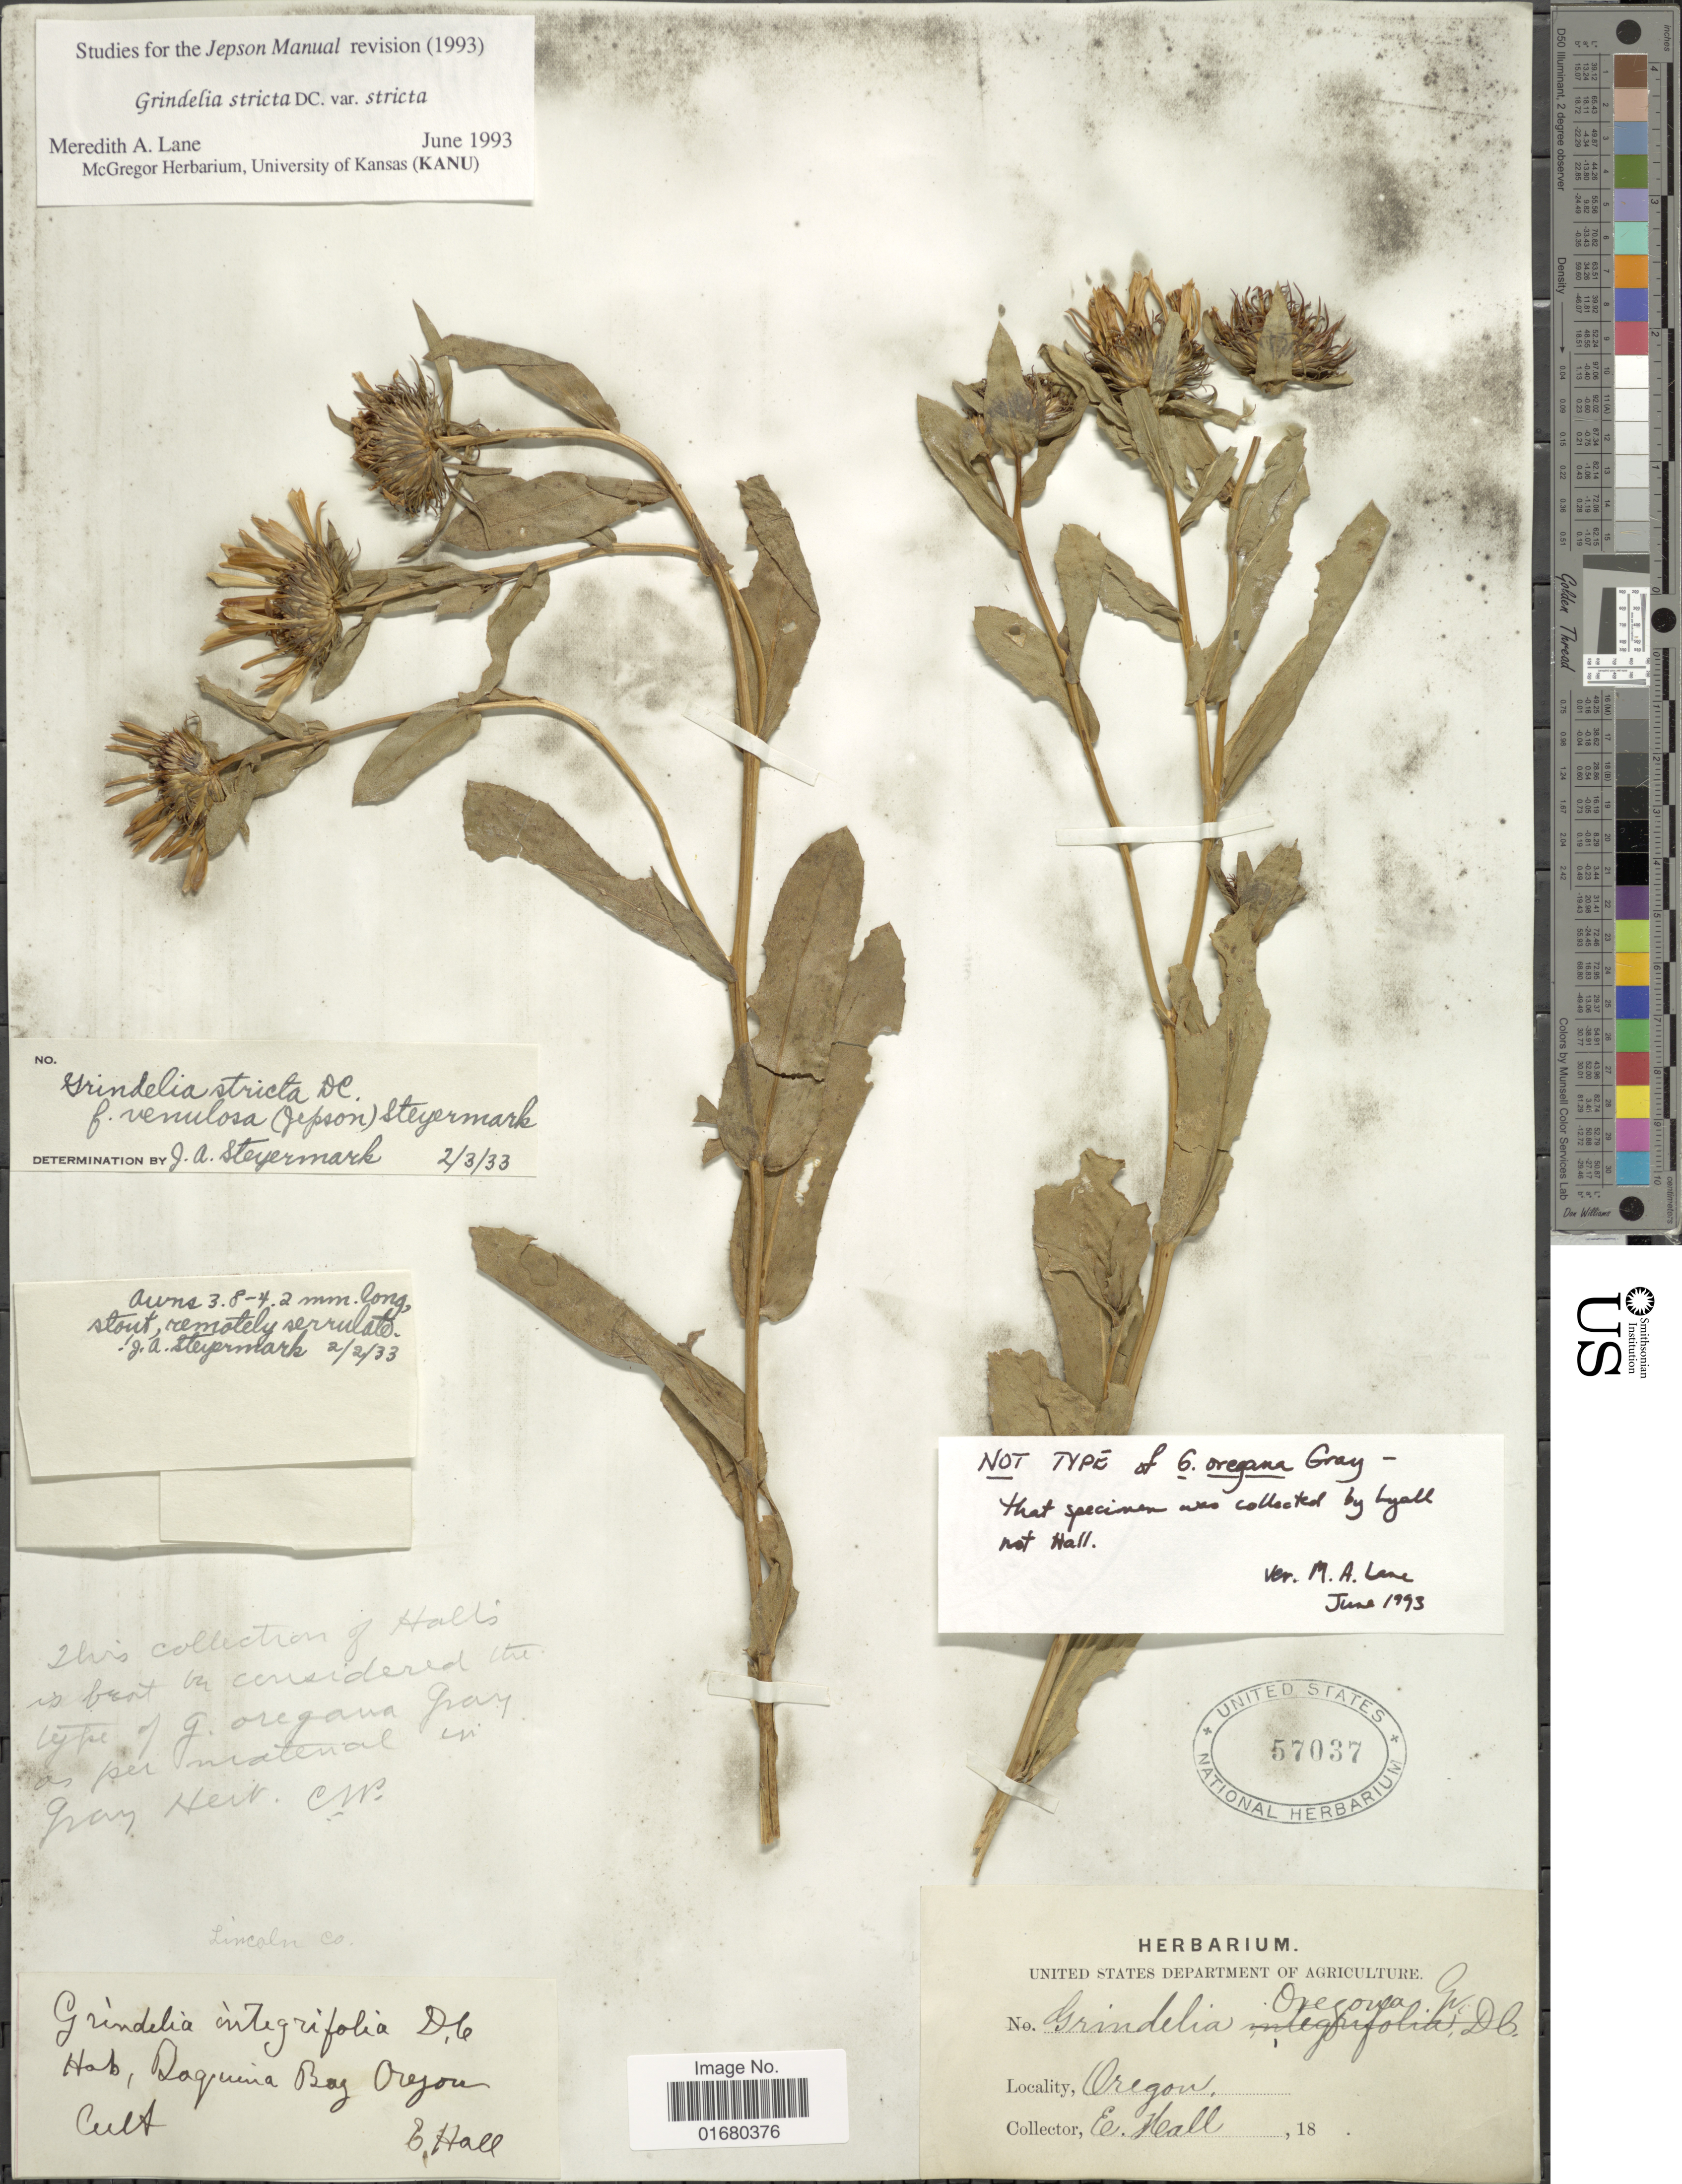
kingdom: Plantae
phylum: Tracheophyta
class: Magnoliopsida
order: Asterales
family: Asteraceae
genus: Grindelia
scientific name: Grindelia stricta var. stricta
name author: DC.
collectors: E. Hall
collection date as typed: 18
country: United States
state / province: Oregon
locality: Yaquina Bay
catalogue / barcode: US 57037